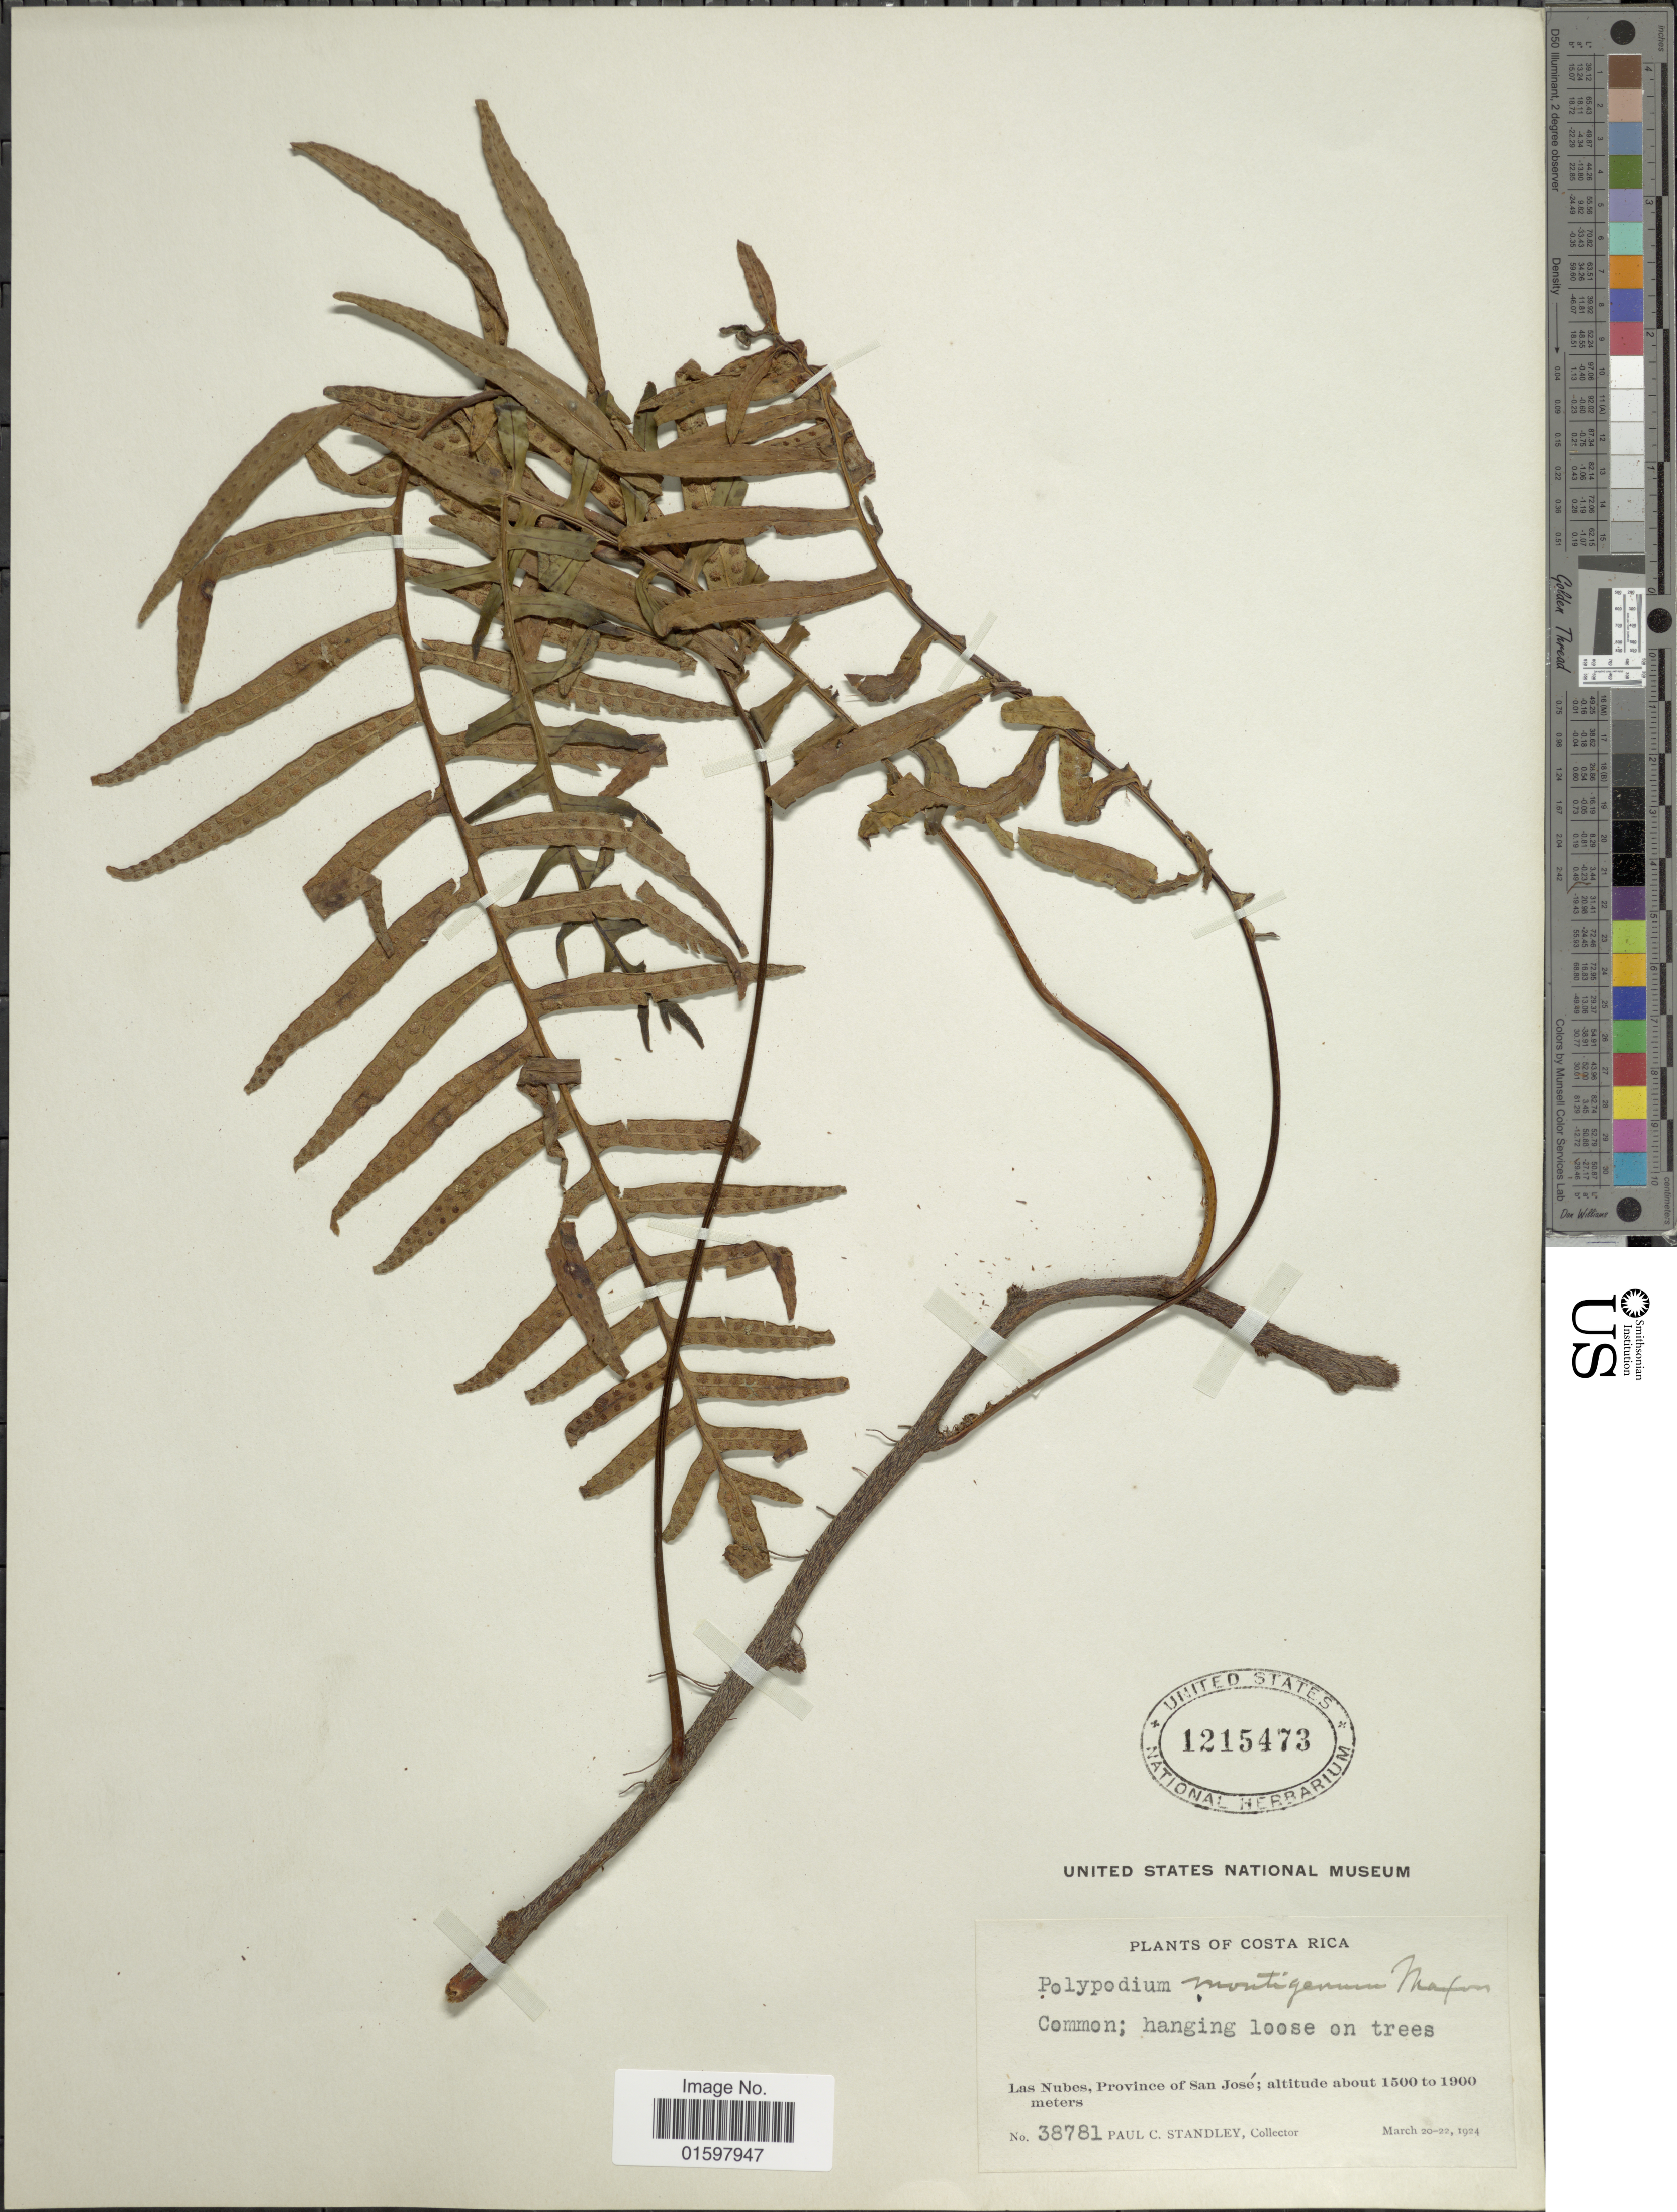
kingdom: Plantae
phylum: Tracheophyta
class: Polypodiopsida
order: Polypodiales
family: Polypodiaceae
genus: Pleopeltis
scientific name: Pleopeltis montigena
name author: (Maxon) A.R. Sm. & Tejero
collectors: P. C. Standley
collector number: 38781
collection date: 1924-03-20/1924-03-22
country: Costa Rica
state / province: San José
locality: Las NUbes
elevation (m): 1500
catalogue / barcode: US 1215473